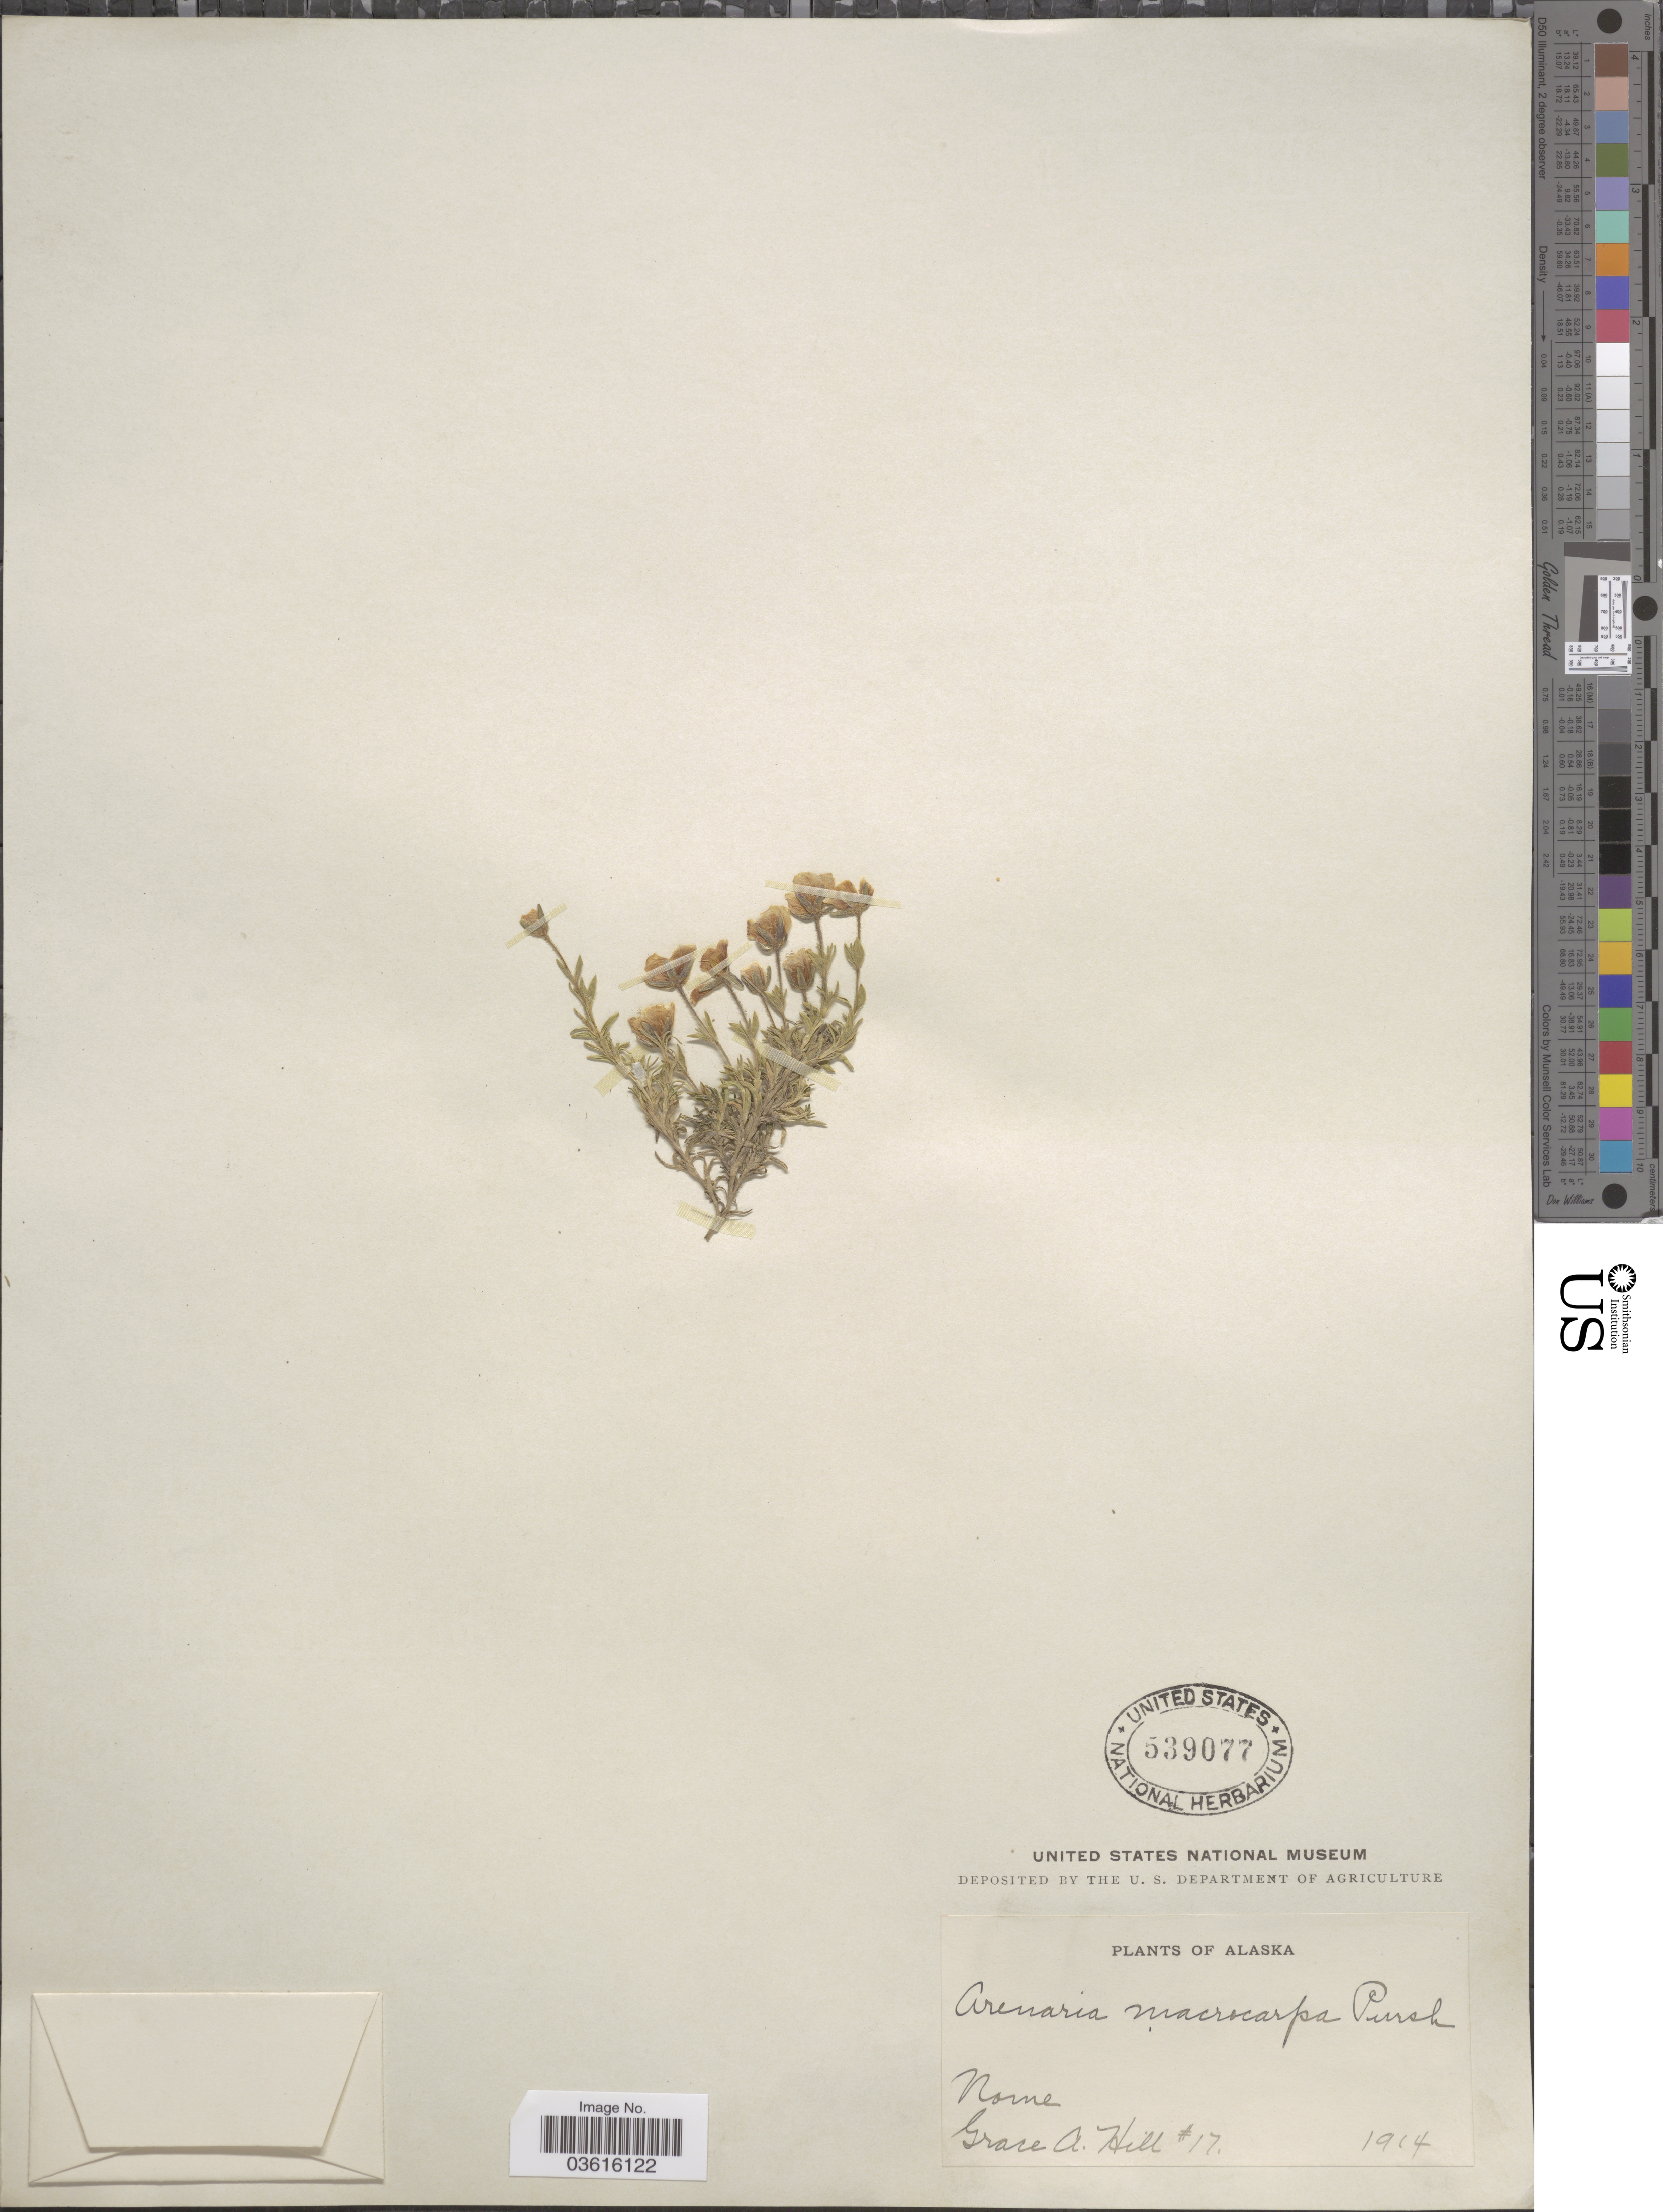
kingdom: Plantae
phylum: Tracheophyta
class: Magnoliopsida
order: Caryophyllales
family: Caryophyllaceae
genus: Pseudocherleria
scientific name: Pseudocherleria macrocarpa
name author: (Pursh) Dillenb. & Kadereit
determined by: U.S. National Herbarium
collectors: G. A. Hill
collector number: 17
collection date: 1914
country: United States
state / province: Alaska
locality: Nome.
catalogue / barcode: US 539077